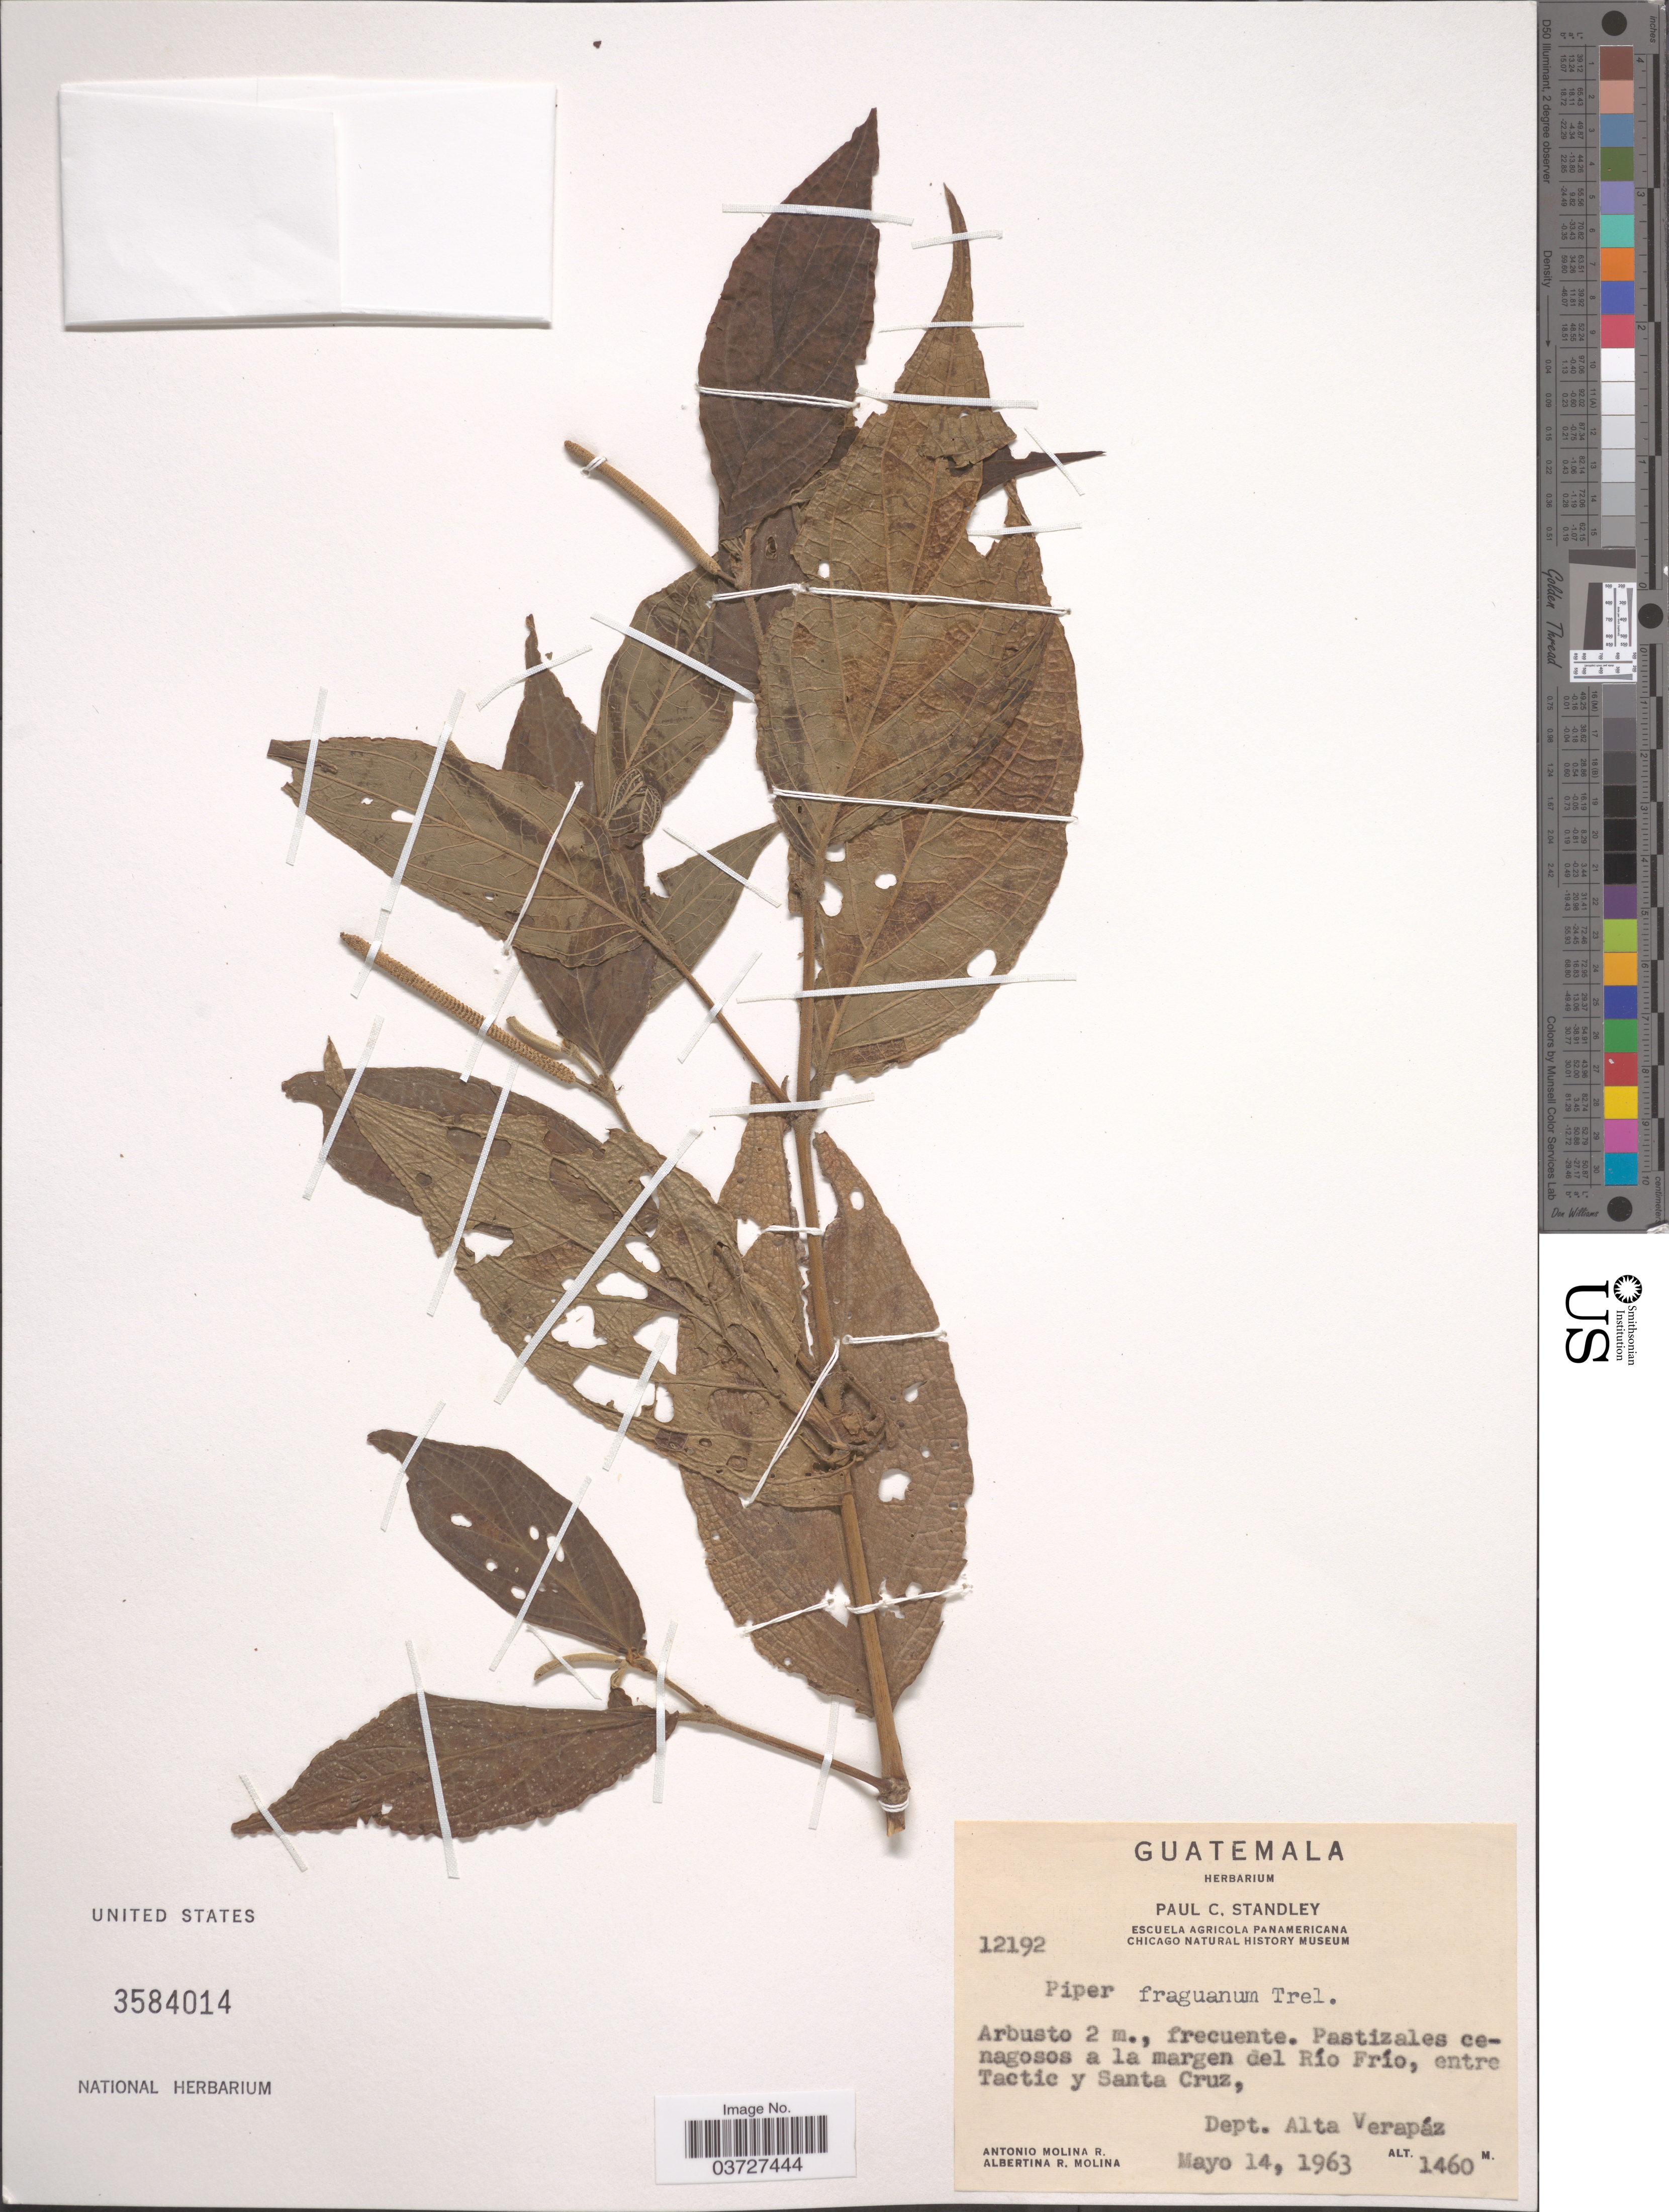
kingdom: Plantae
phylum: Tracheophyta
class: Magnoliopsida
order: Piperales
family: Piperaceae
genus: Piper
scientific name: Piper fraguanum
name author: Trel.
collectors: A. Molina R. & A. R. Molina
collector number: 12192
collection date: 1963-05-14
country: Guatemala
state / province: Alta Verapaz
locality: Pastizales cernagosos a la margen del Río Frío, entre Tactic y Santa Cruz, Dept. Alta Verapaz.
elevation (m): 1460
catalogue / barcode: US 3584014